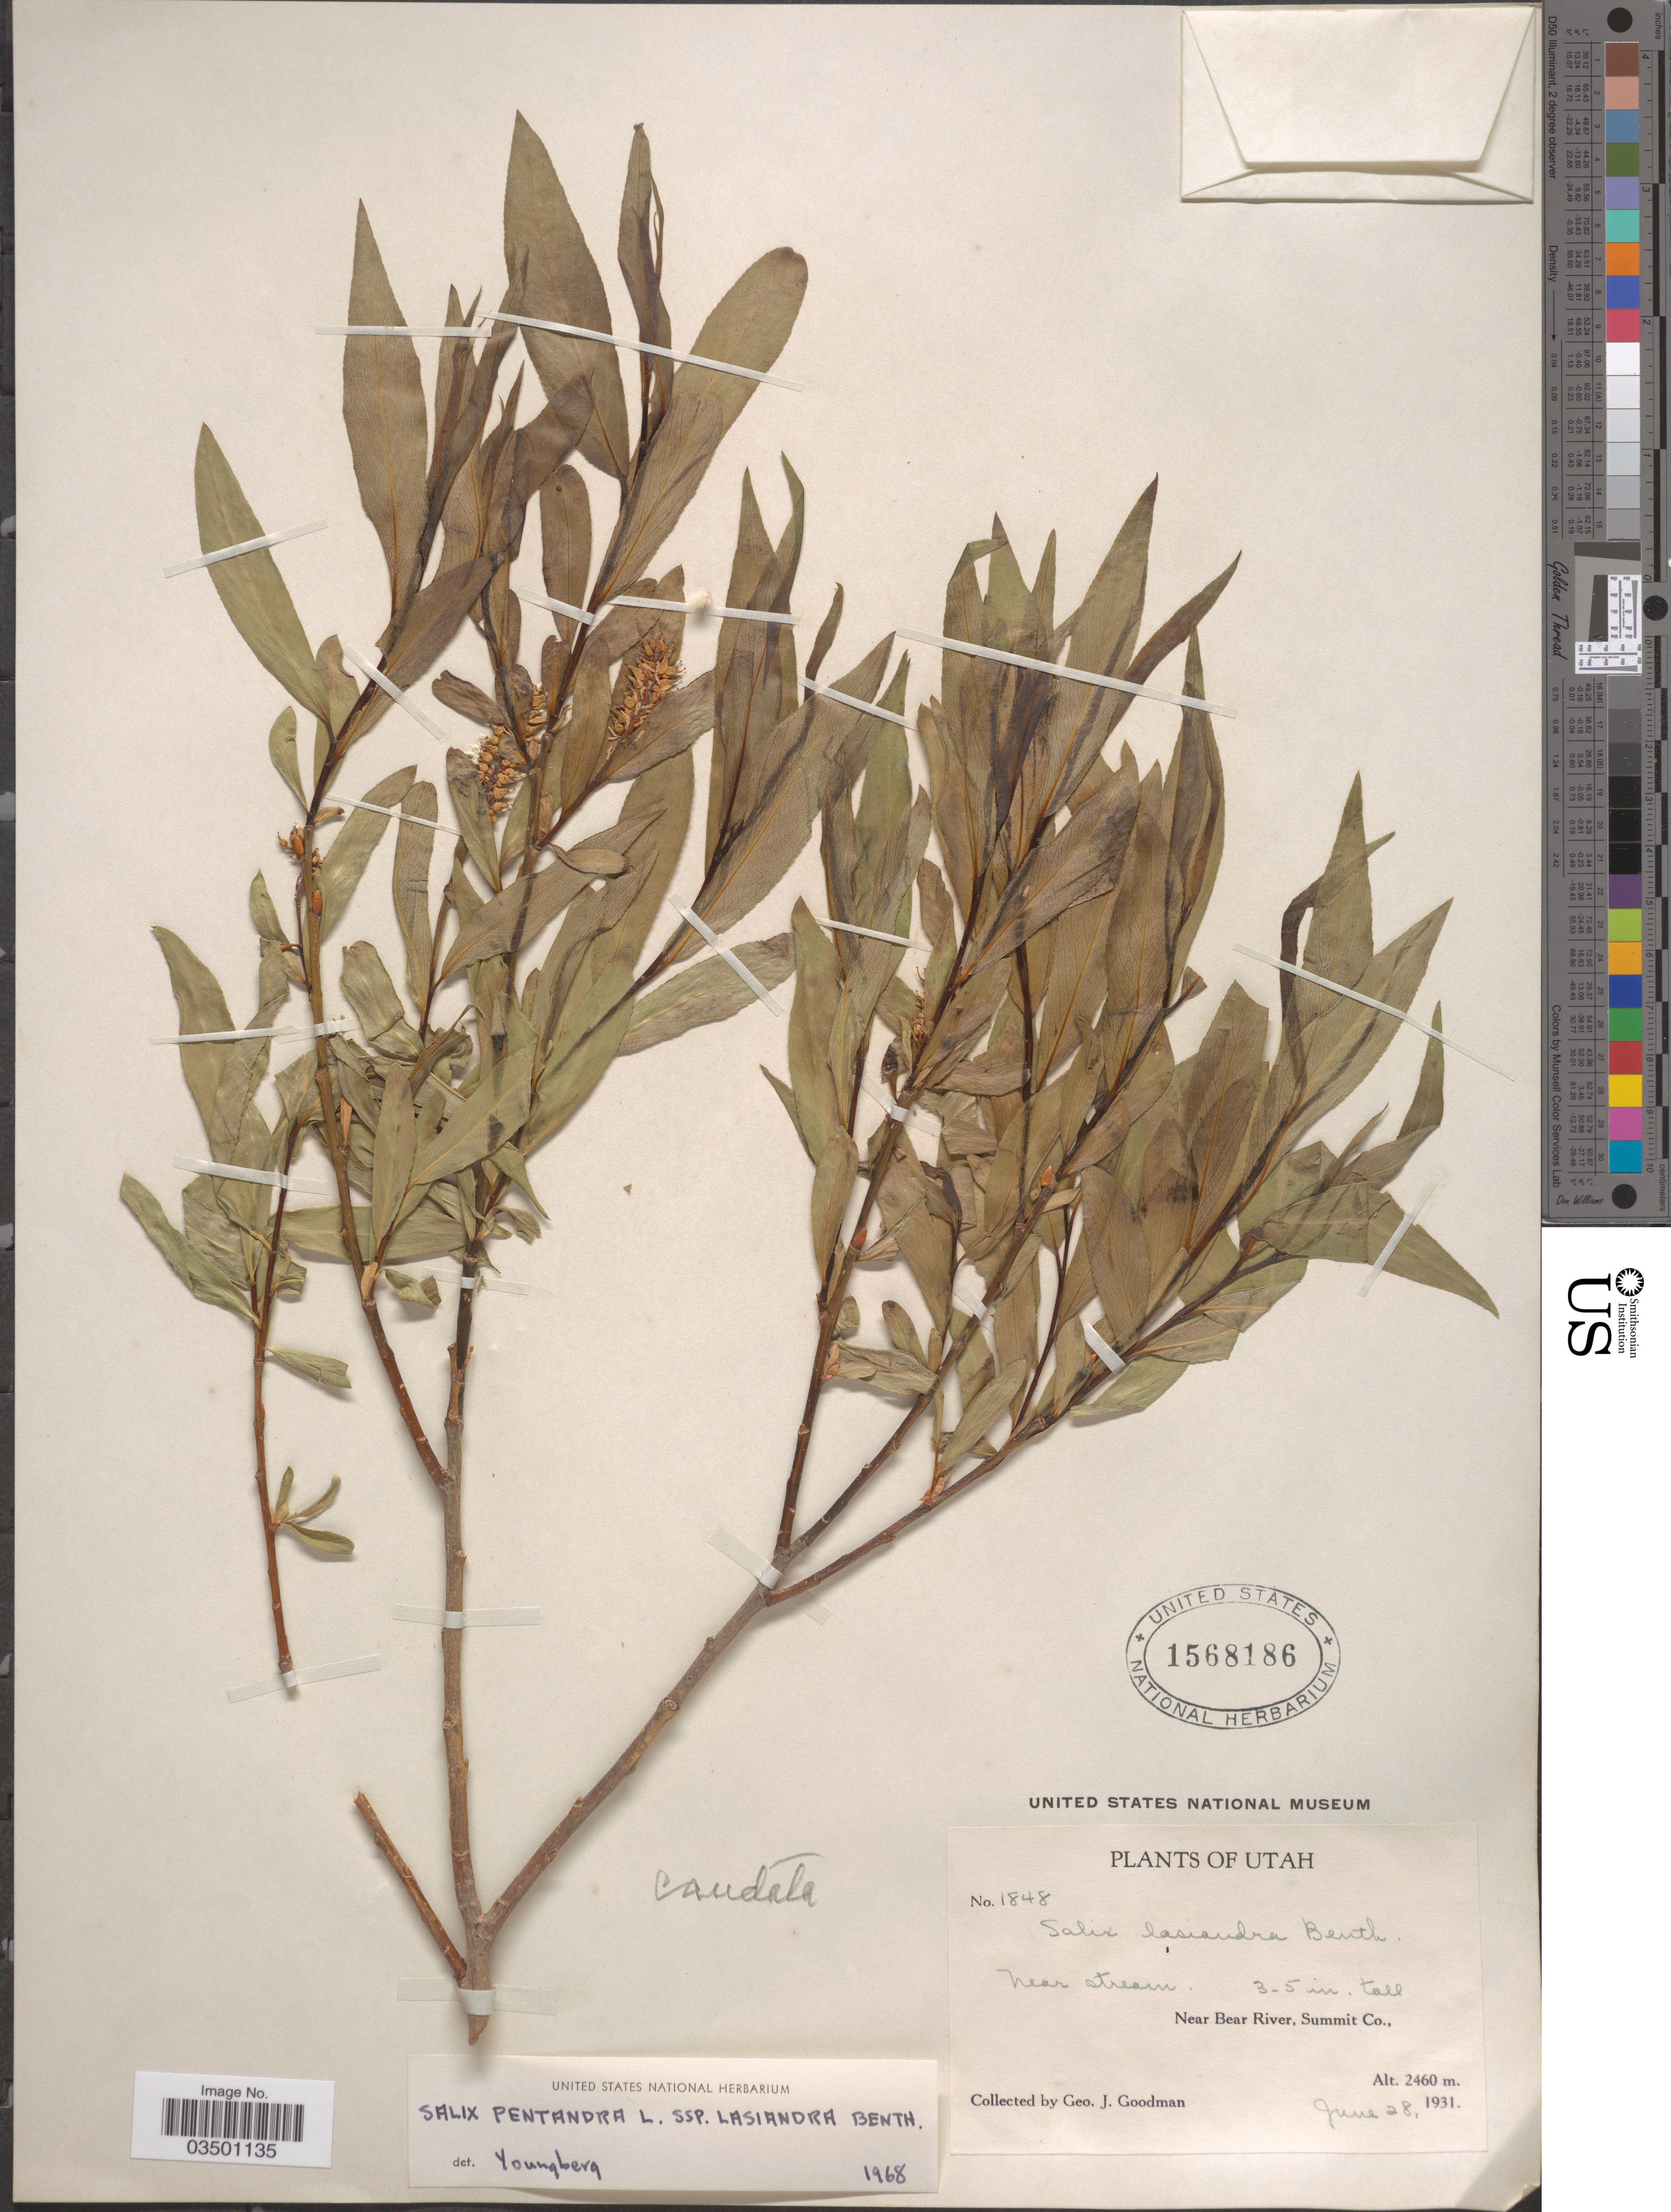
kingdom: Plantae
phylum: Tracheophyta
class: Magnoliopsida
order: Malpighiales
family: Salicaceae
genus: Salix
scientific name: Salix lasiandra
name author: Benth.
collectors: G. J. Goodman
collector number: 1848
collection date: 1931-06-28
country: United States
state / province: Utah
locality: Near stream. Near Bear River, Summit Co.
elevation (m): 2460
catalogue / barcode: US 1568186